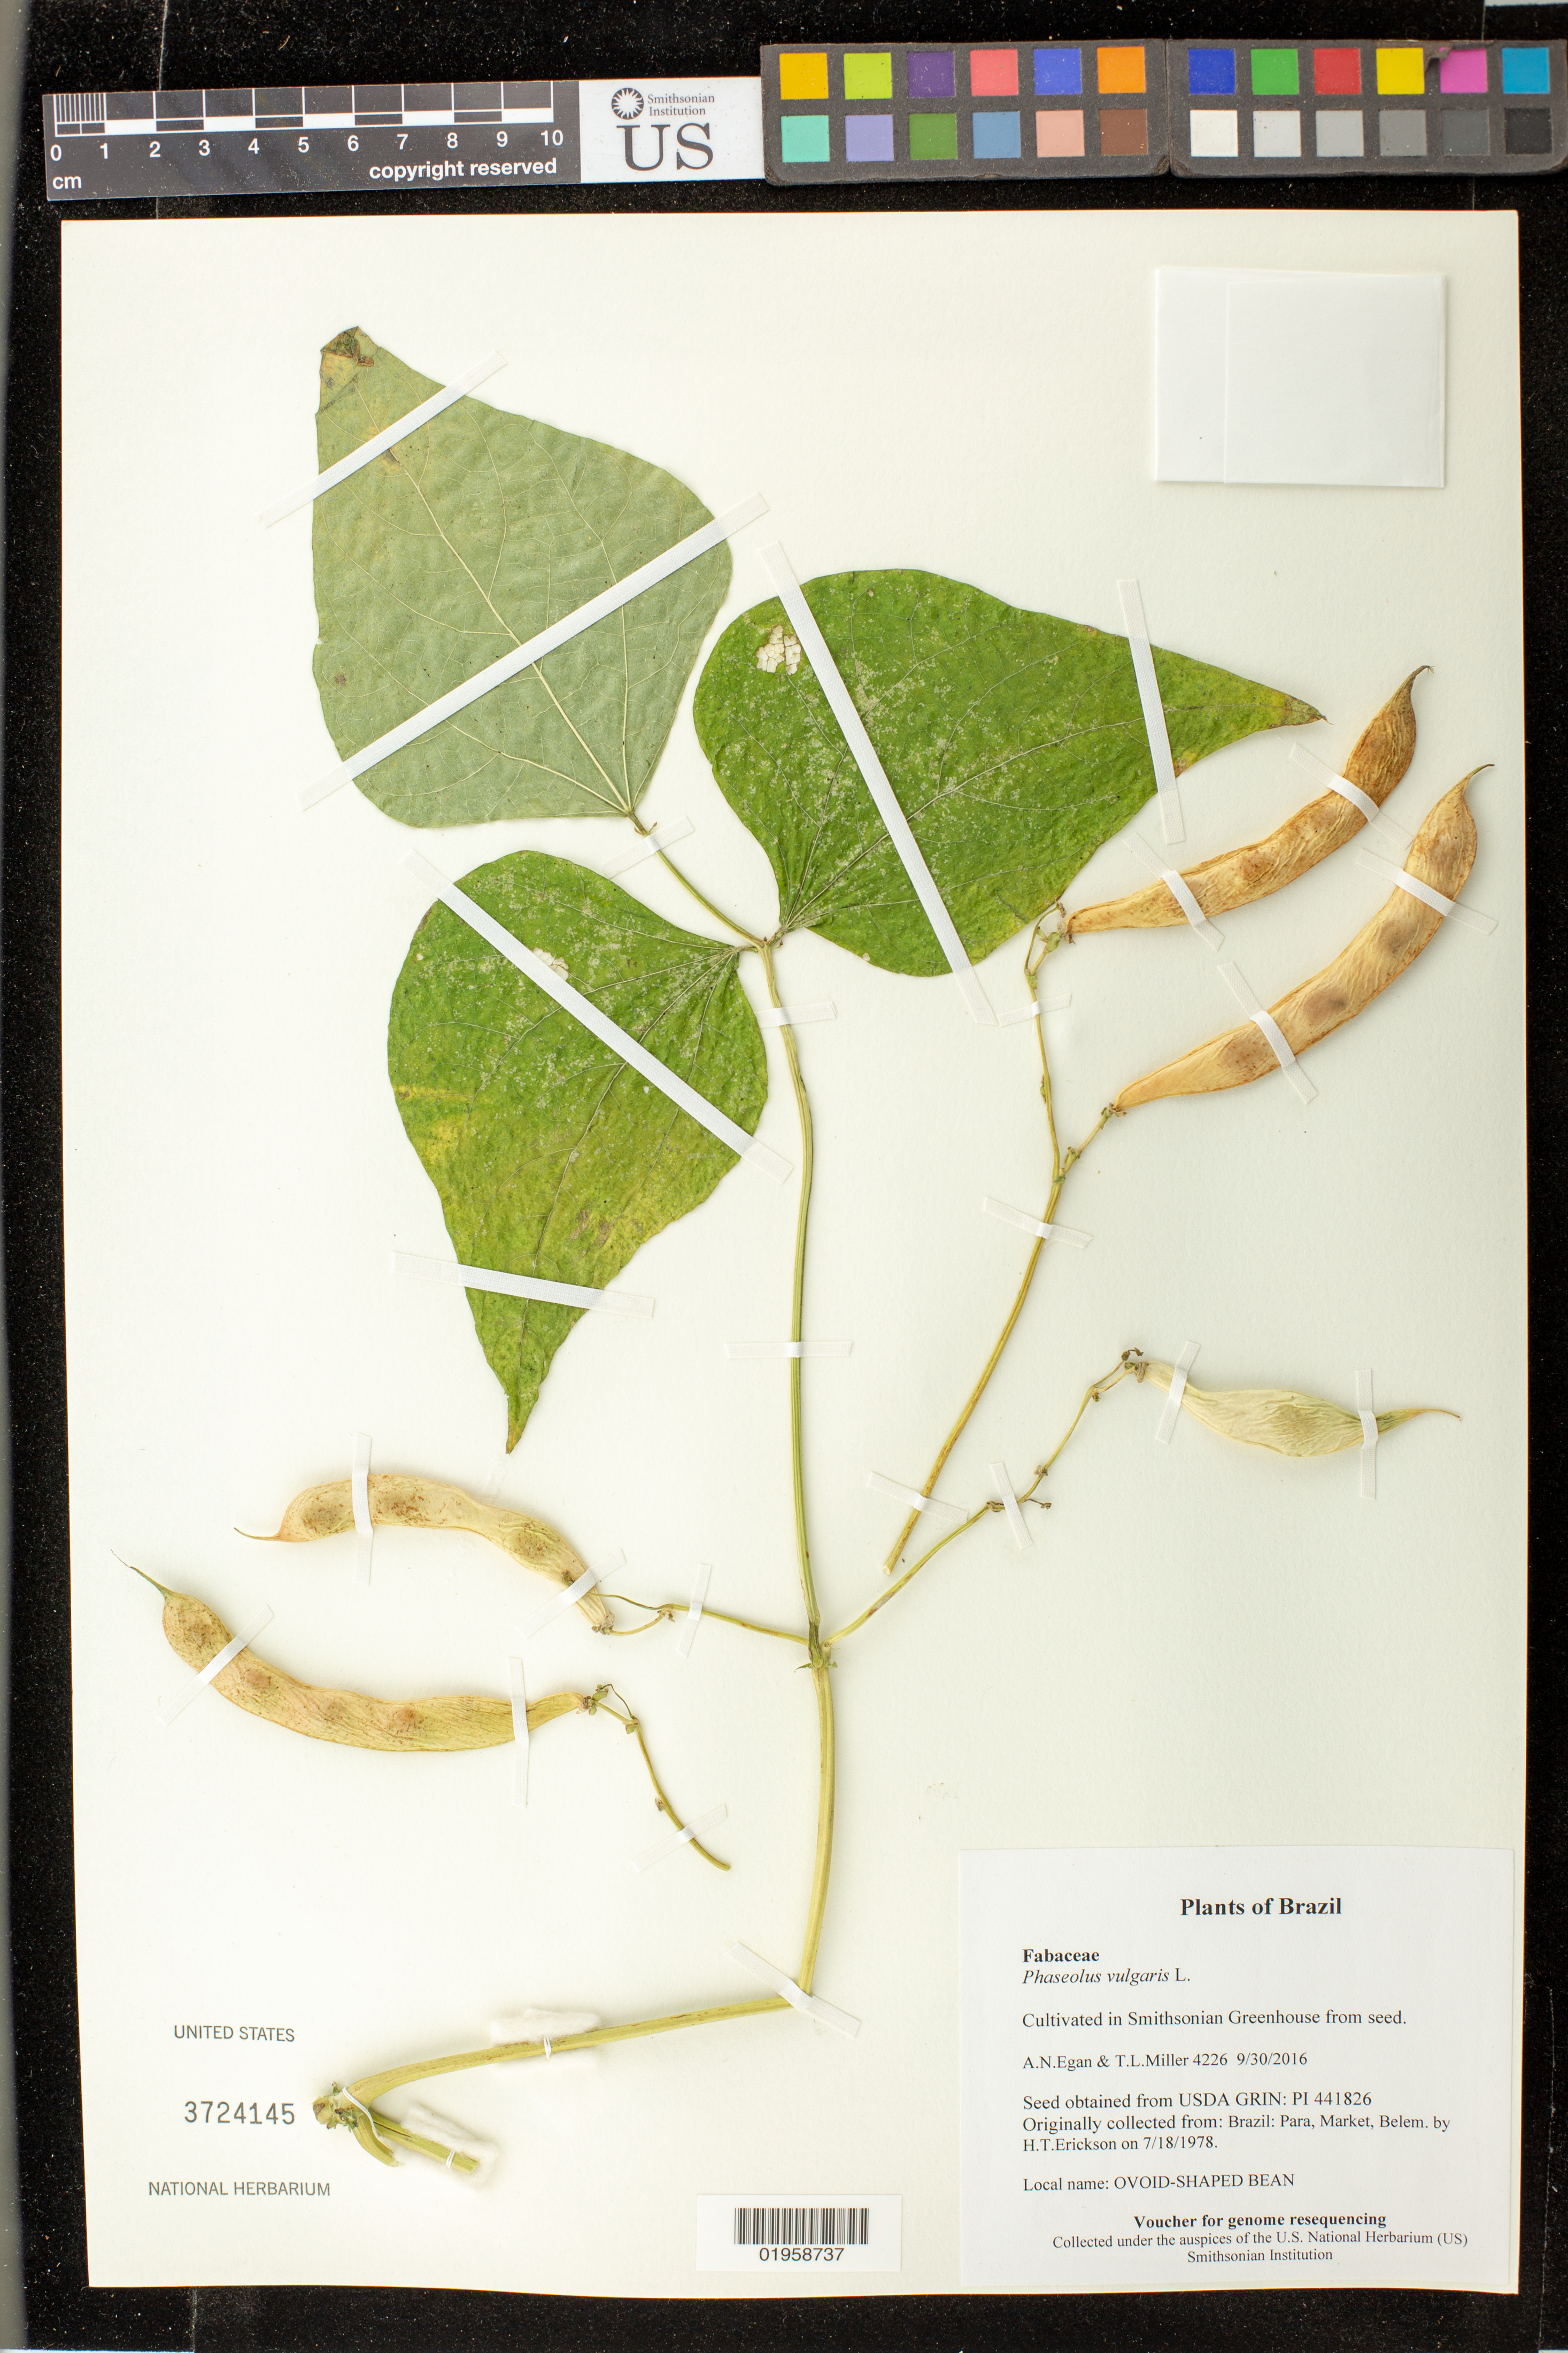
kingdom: Plantae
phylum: Tracheophyta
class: Magnoliopsida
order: Fabales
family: Fabaceae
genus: Phaseolus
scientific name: Phaseolus vulgaris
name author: L.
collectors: A. N. Egan & T. L. Miller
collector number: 4226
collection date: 2016-09-30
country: United States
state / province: Maryland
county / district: Prince George's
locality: Smithsonian's Museum Support Ctr; 4210 Suitland Pkwy., NMNH Botany Research Greenhouses. Suitland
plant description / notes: Originally collected in Brazil, Para, Market, Belem, on 1978-07-18. H.T.Erickson (collector); Grown from seed acquired from the USDA's GRIN seed bank.; Ovoid-Shaped Bean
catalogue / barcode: US 3724145